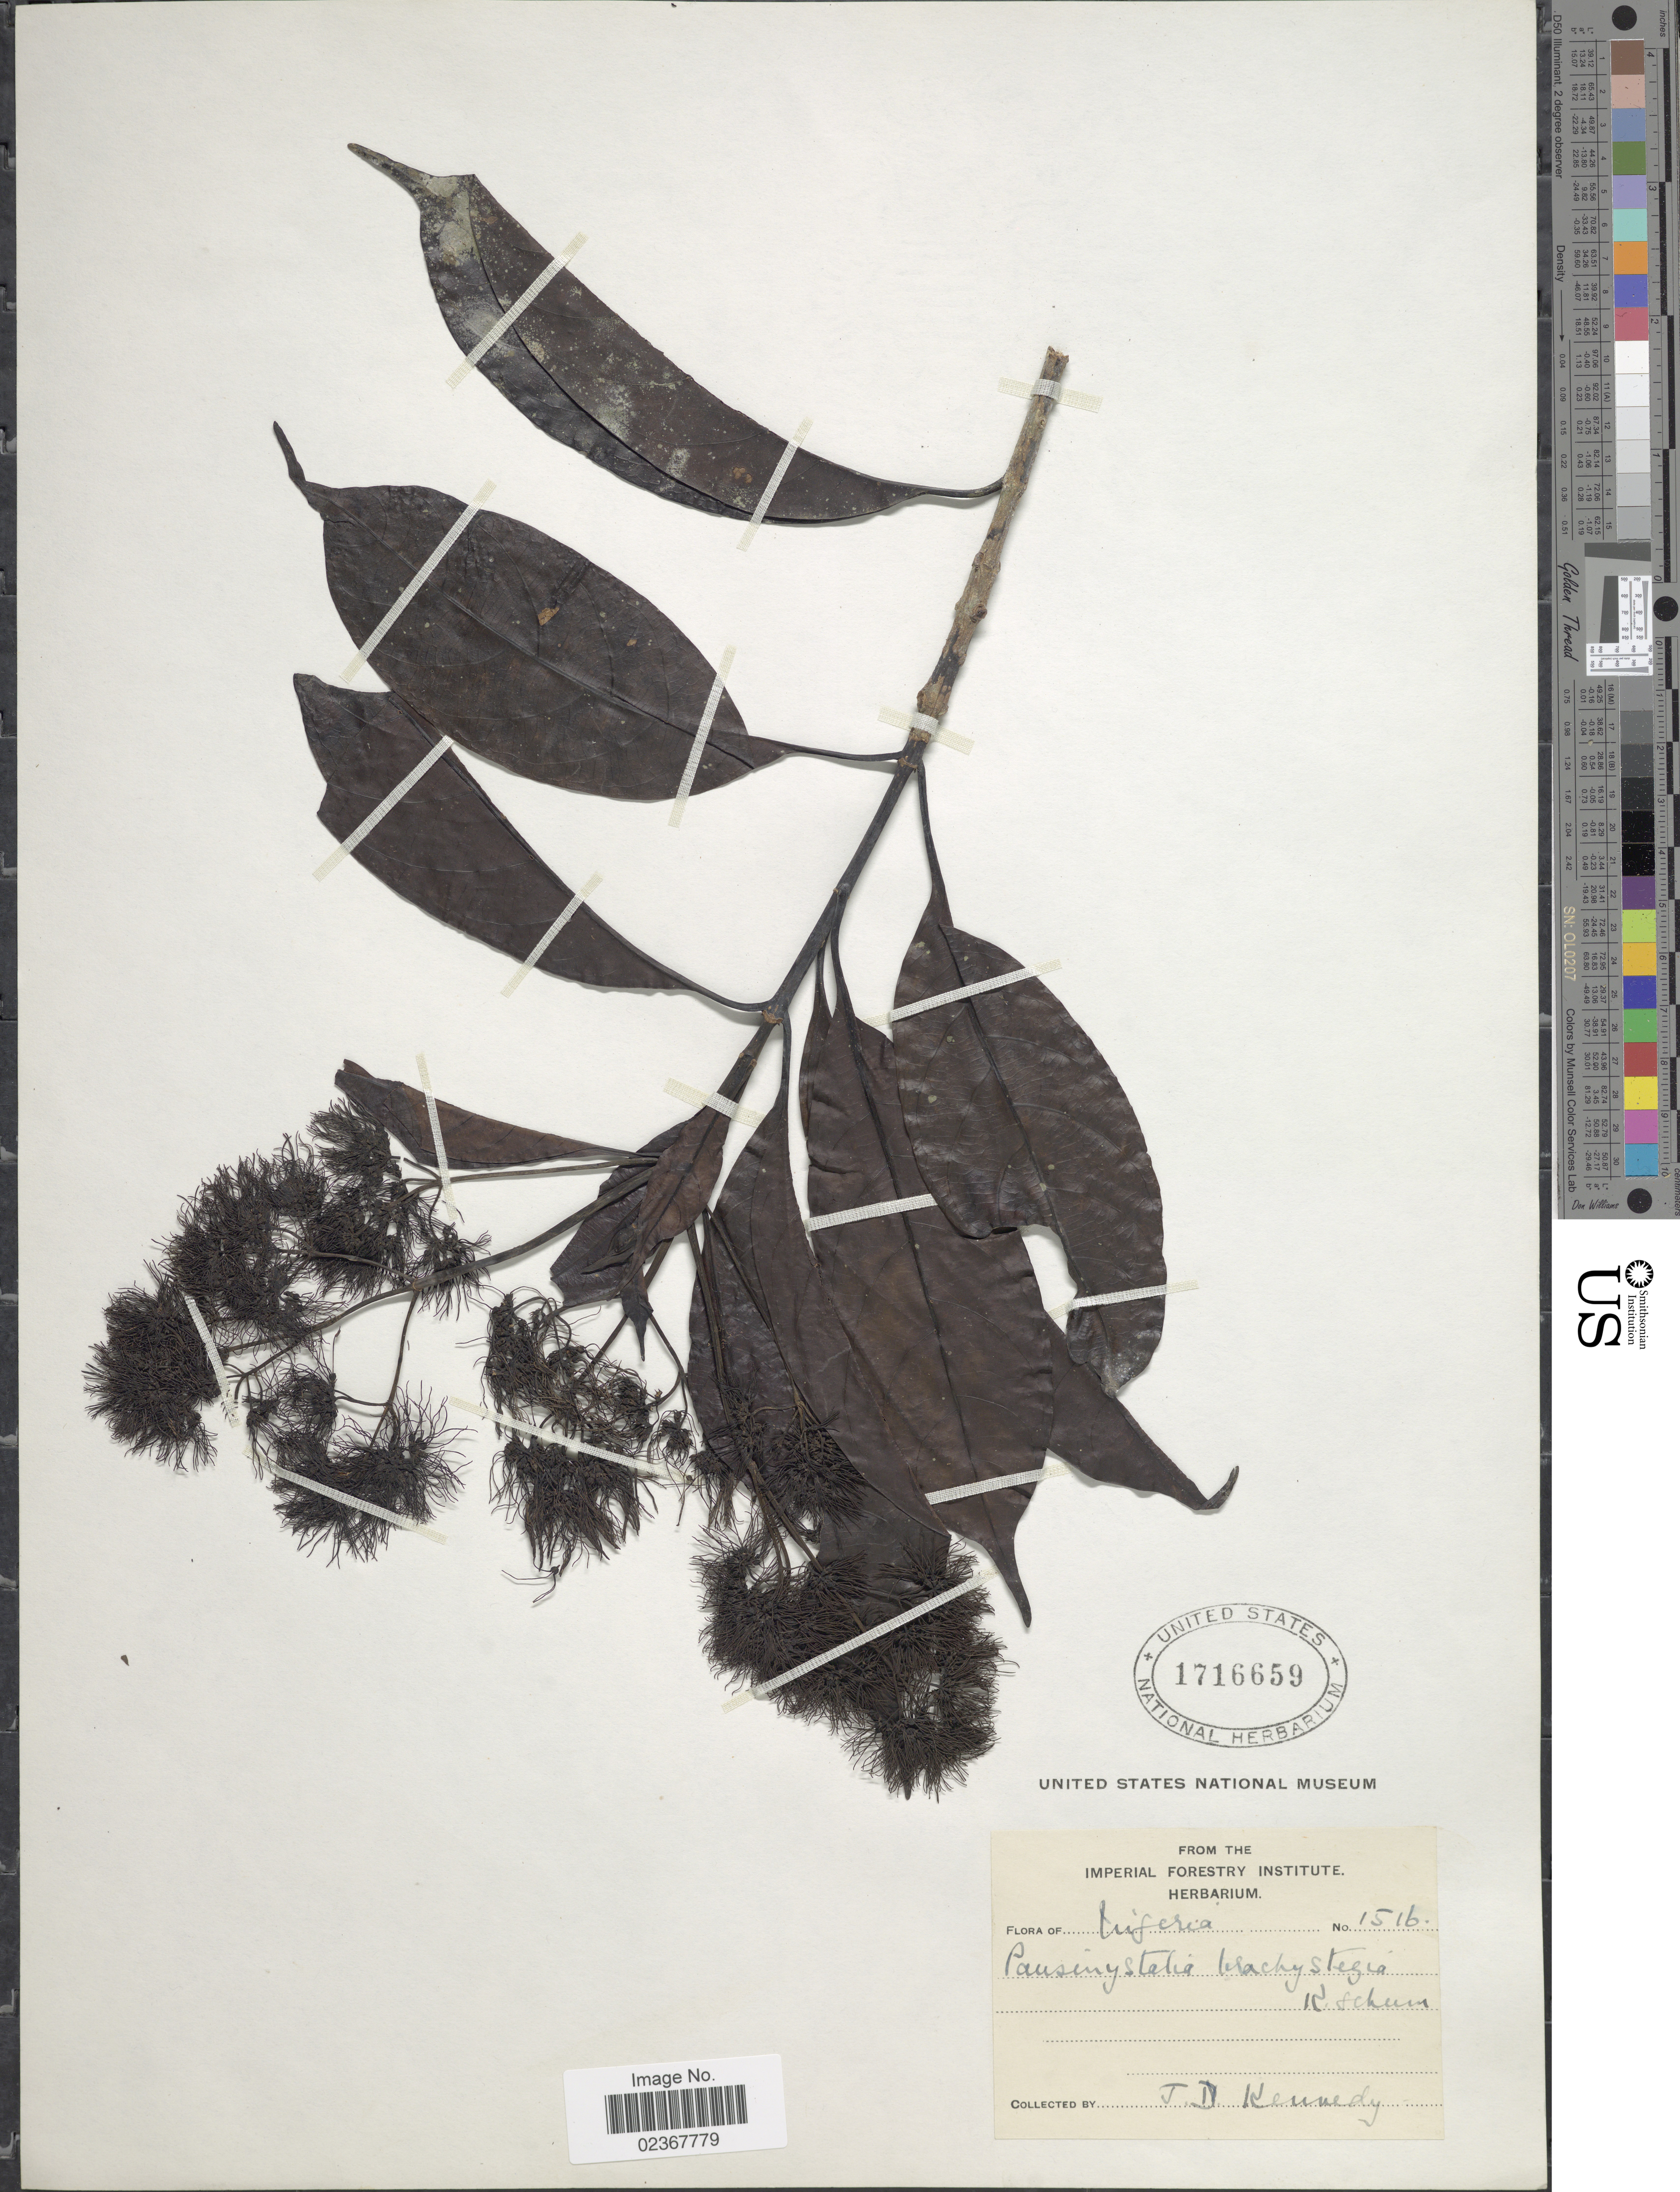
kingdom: Plantae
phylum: Tracheophyta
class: Magnoliopsida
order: Gentianales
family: Rubiaceae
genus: Pausinystalia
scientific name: Pausinystalia brachystegia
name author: K. Schum.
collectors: J. D. Kennedy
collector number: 1516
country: Nigeria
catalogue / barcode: US 1716659